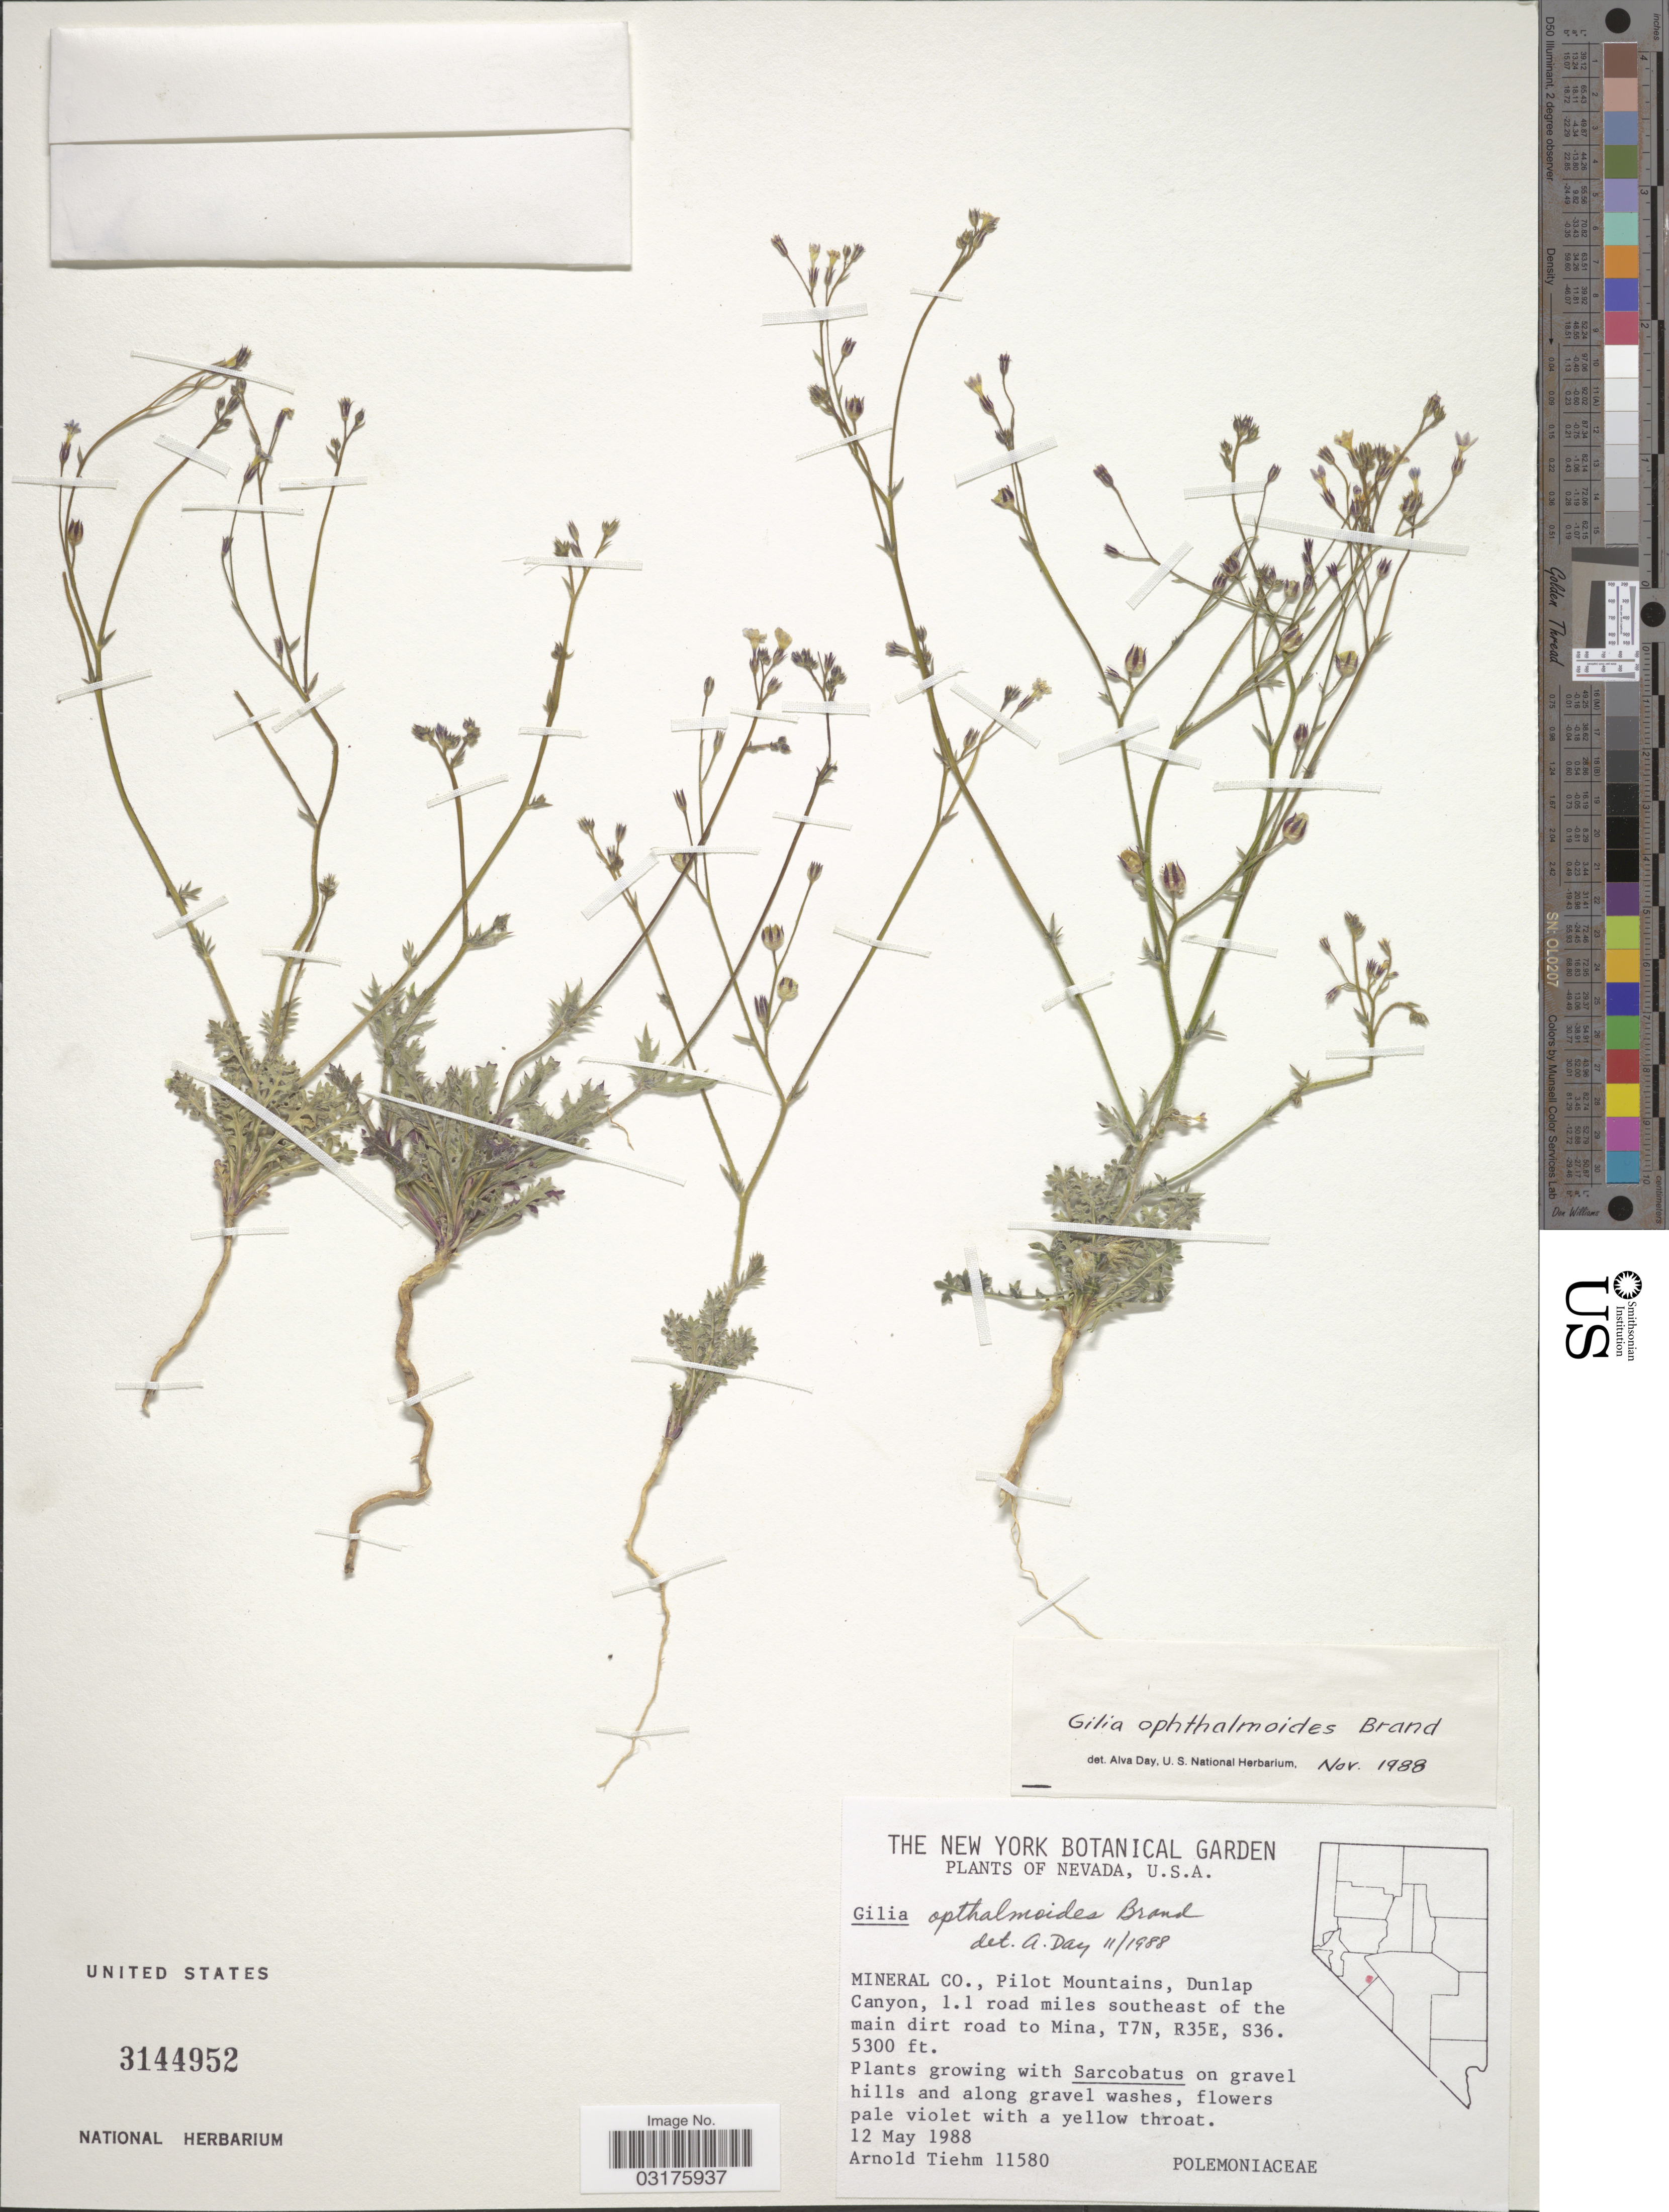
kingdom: Plantae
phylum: Tracheophyta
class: Magnoliopsida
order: Ericales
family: Polemoniaceae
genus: Gilia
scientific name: Gilia ophthalmoides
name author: Brand in Engl.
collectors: A. Tiehm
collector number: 11580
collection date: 1988-05-12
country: United States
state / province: Nevada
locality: Mineral Co., Pilot Mountains, Dunlap Canyon, 1.1 road miles southeast of the main dirt road to Mina, T7N, R35E, S36.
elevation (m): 1615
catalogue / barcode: US 3144952